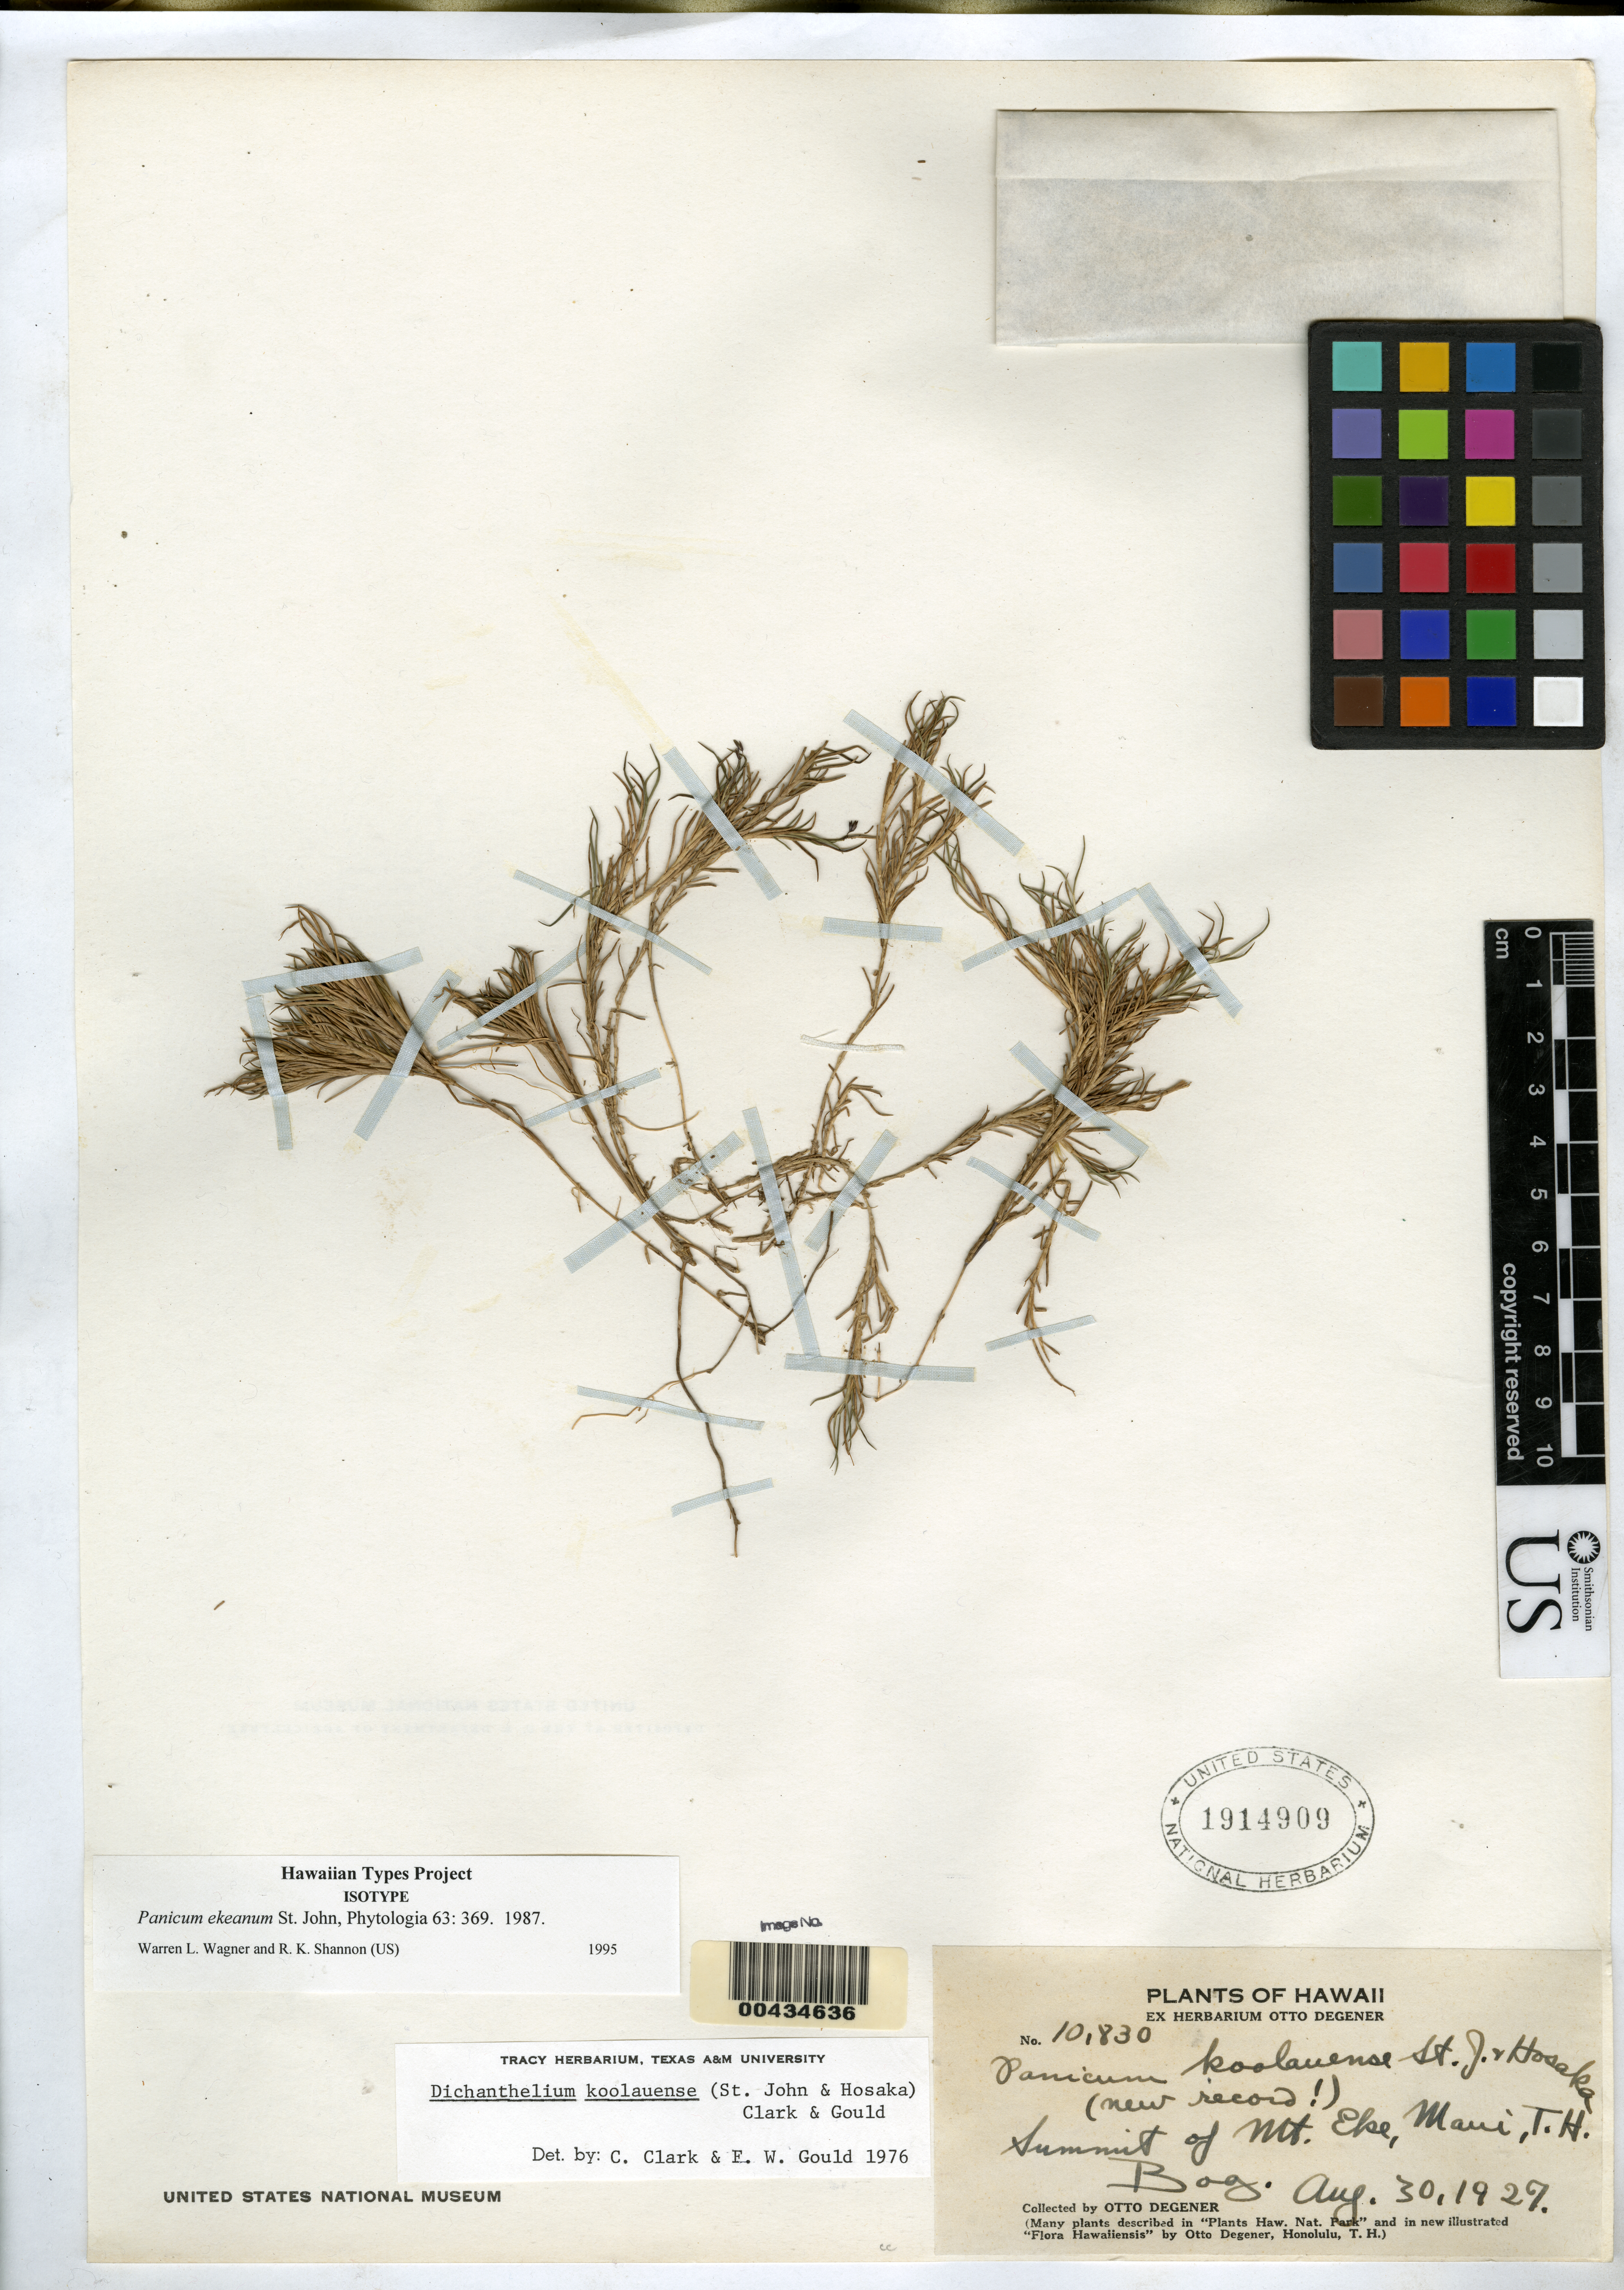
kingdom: Plantae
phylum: Tracheophyta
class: Liliopsida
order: Poales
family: Poaceae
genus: Panicum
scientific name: Panicum ekeanum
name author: H. St. John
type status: Isotype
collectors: O. Degener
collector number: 10830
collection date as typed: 30 Aug 1927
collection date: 1927-08-30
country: United States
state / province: Hawaii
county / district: Maui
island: Maui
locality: Summit of Mt. Eke.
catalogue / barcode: US 1914909